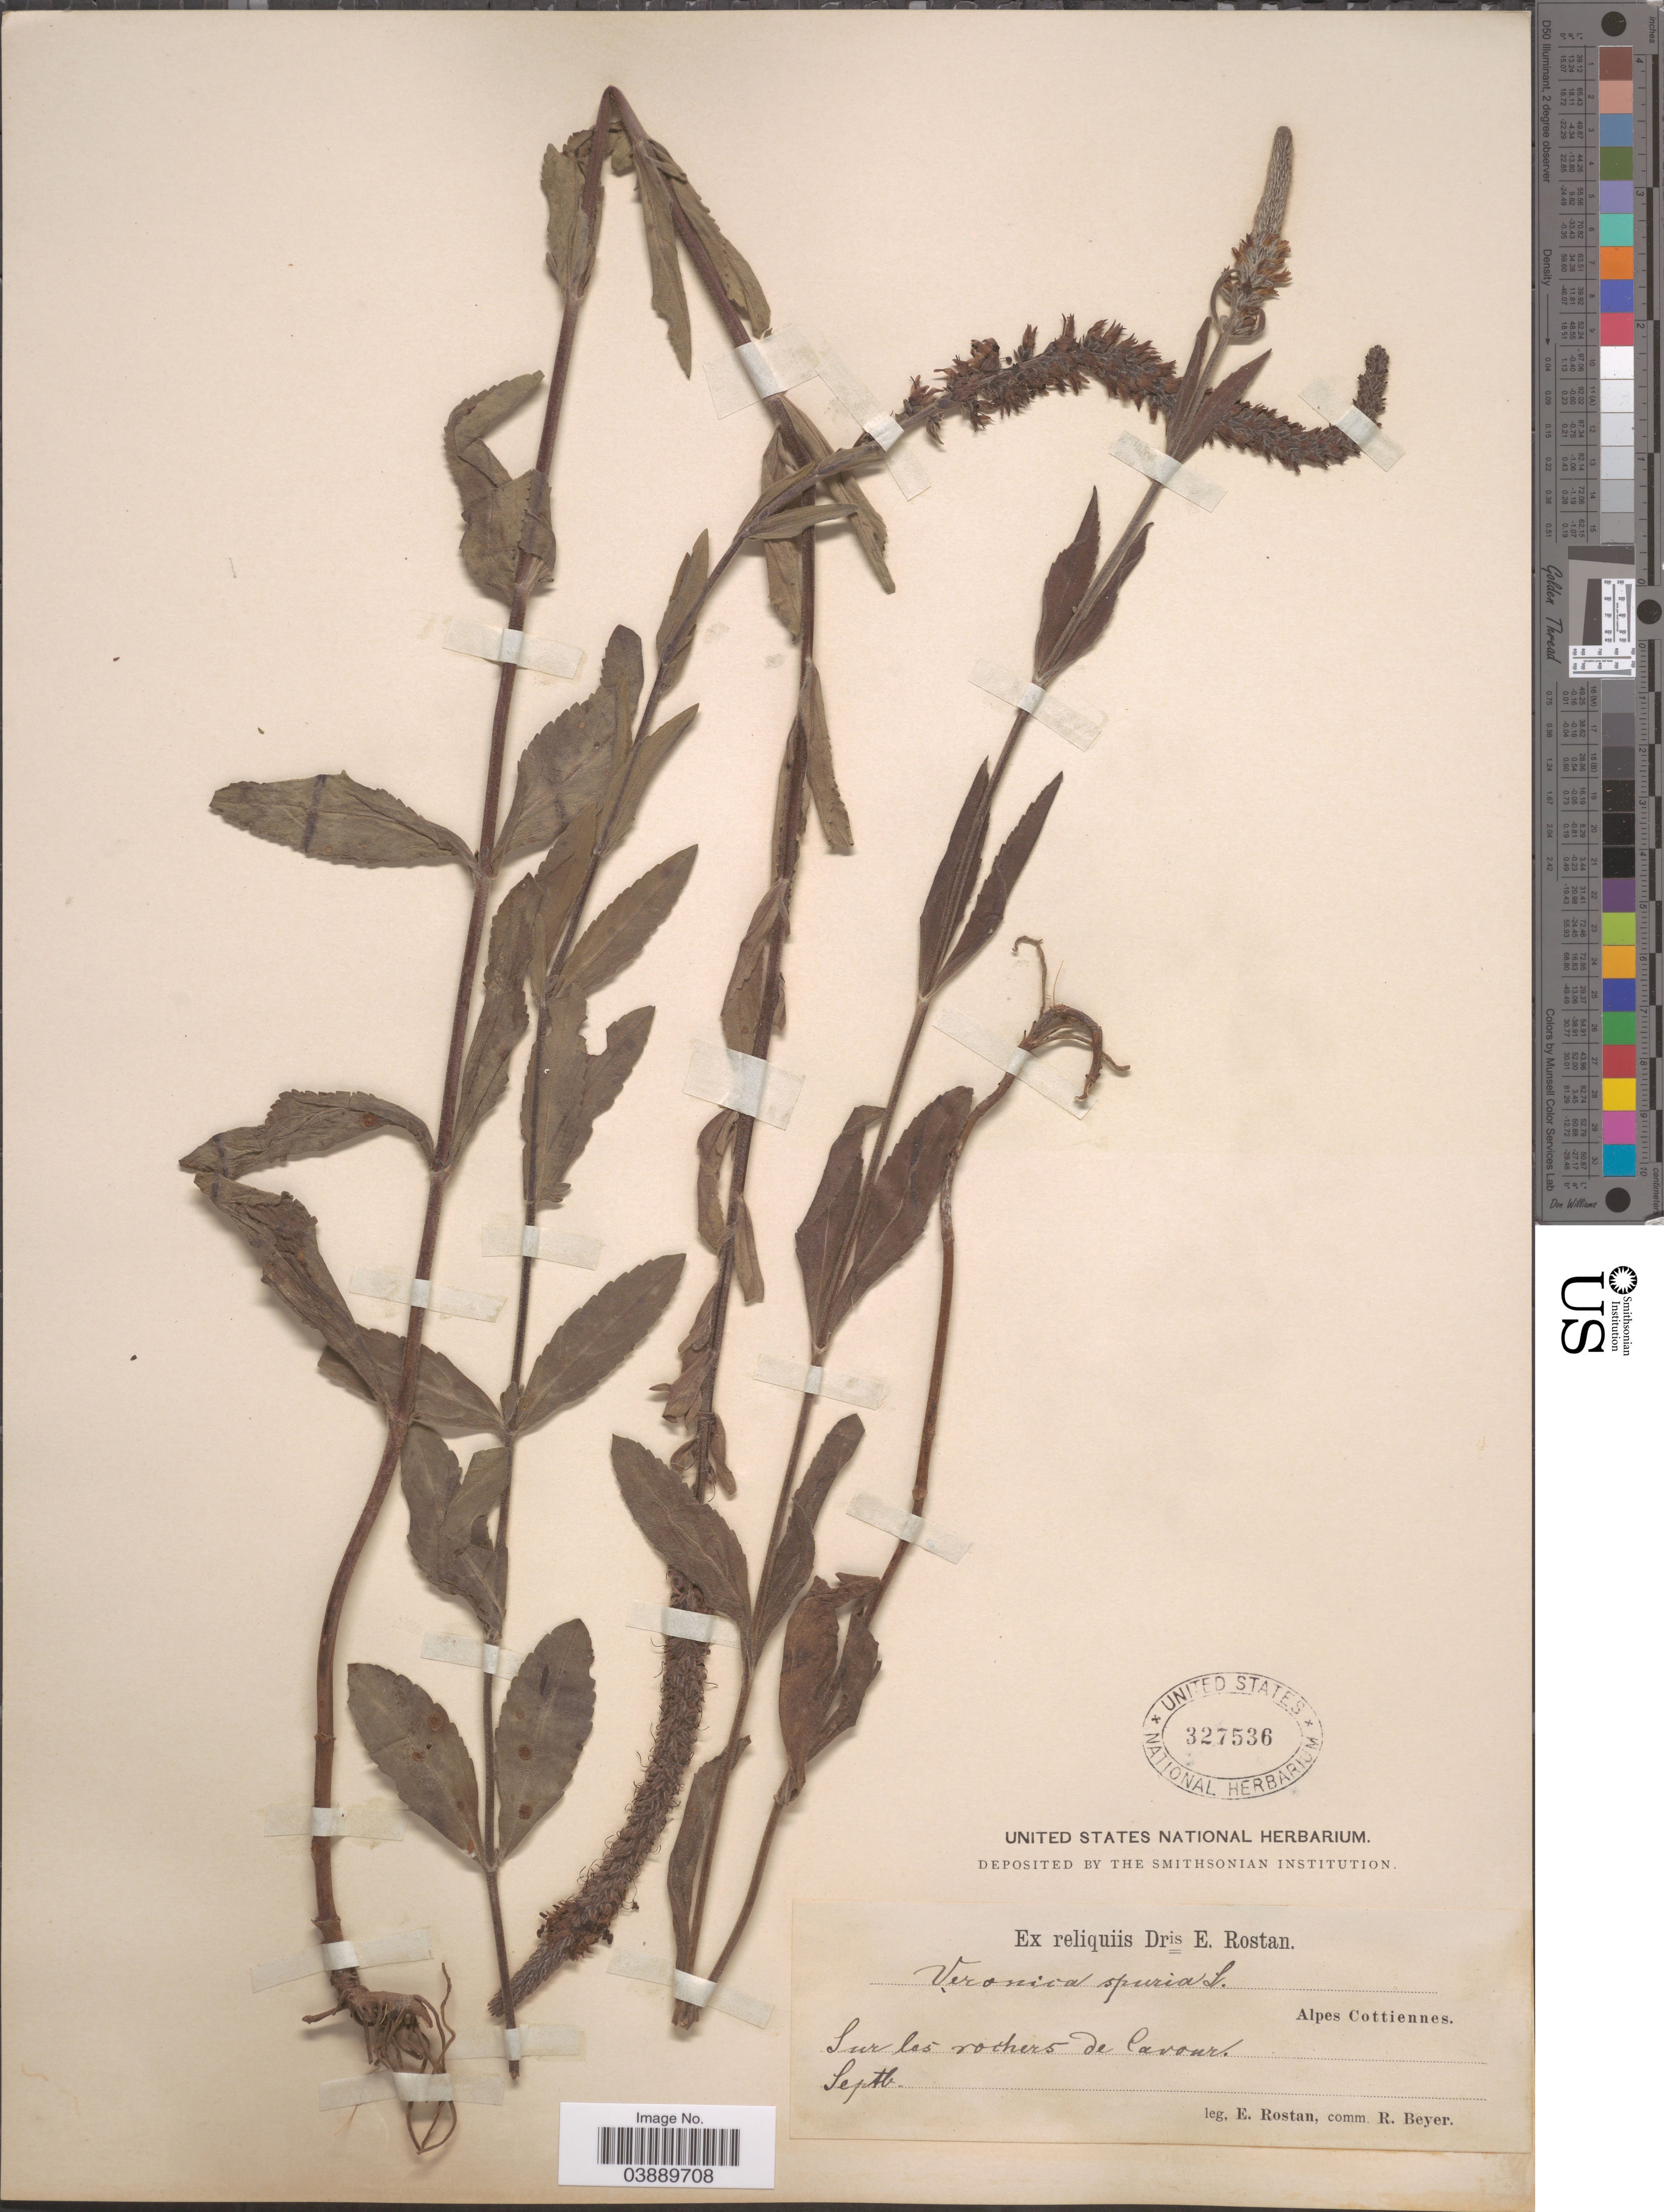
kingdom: Plantae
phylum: Tracheophyta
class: Magnoliopsida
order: Lamiales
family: Plantaginaceae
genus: Veronica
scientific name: Veronica spuria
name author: L.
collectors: E. Rostan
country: France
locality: Sur les rochers de lavour. Alpes Cottiennes.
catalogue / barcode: US 327536